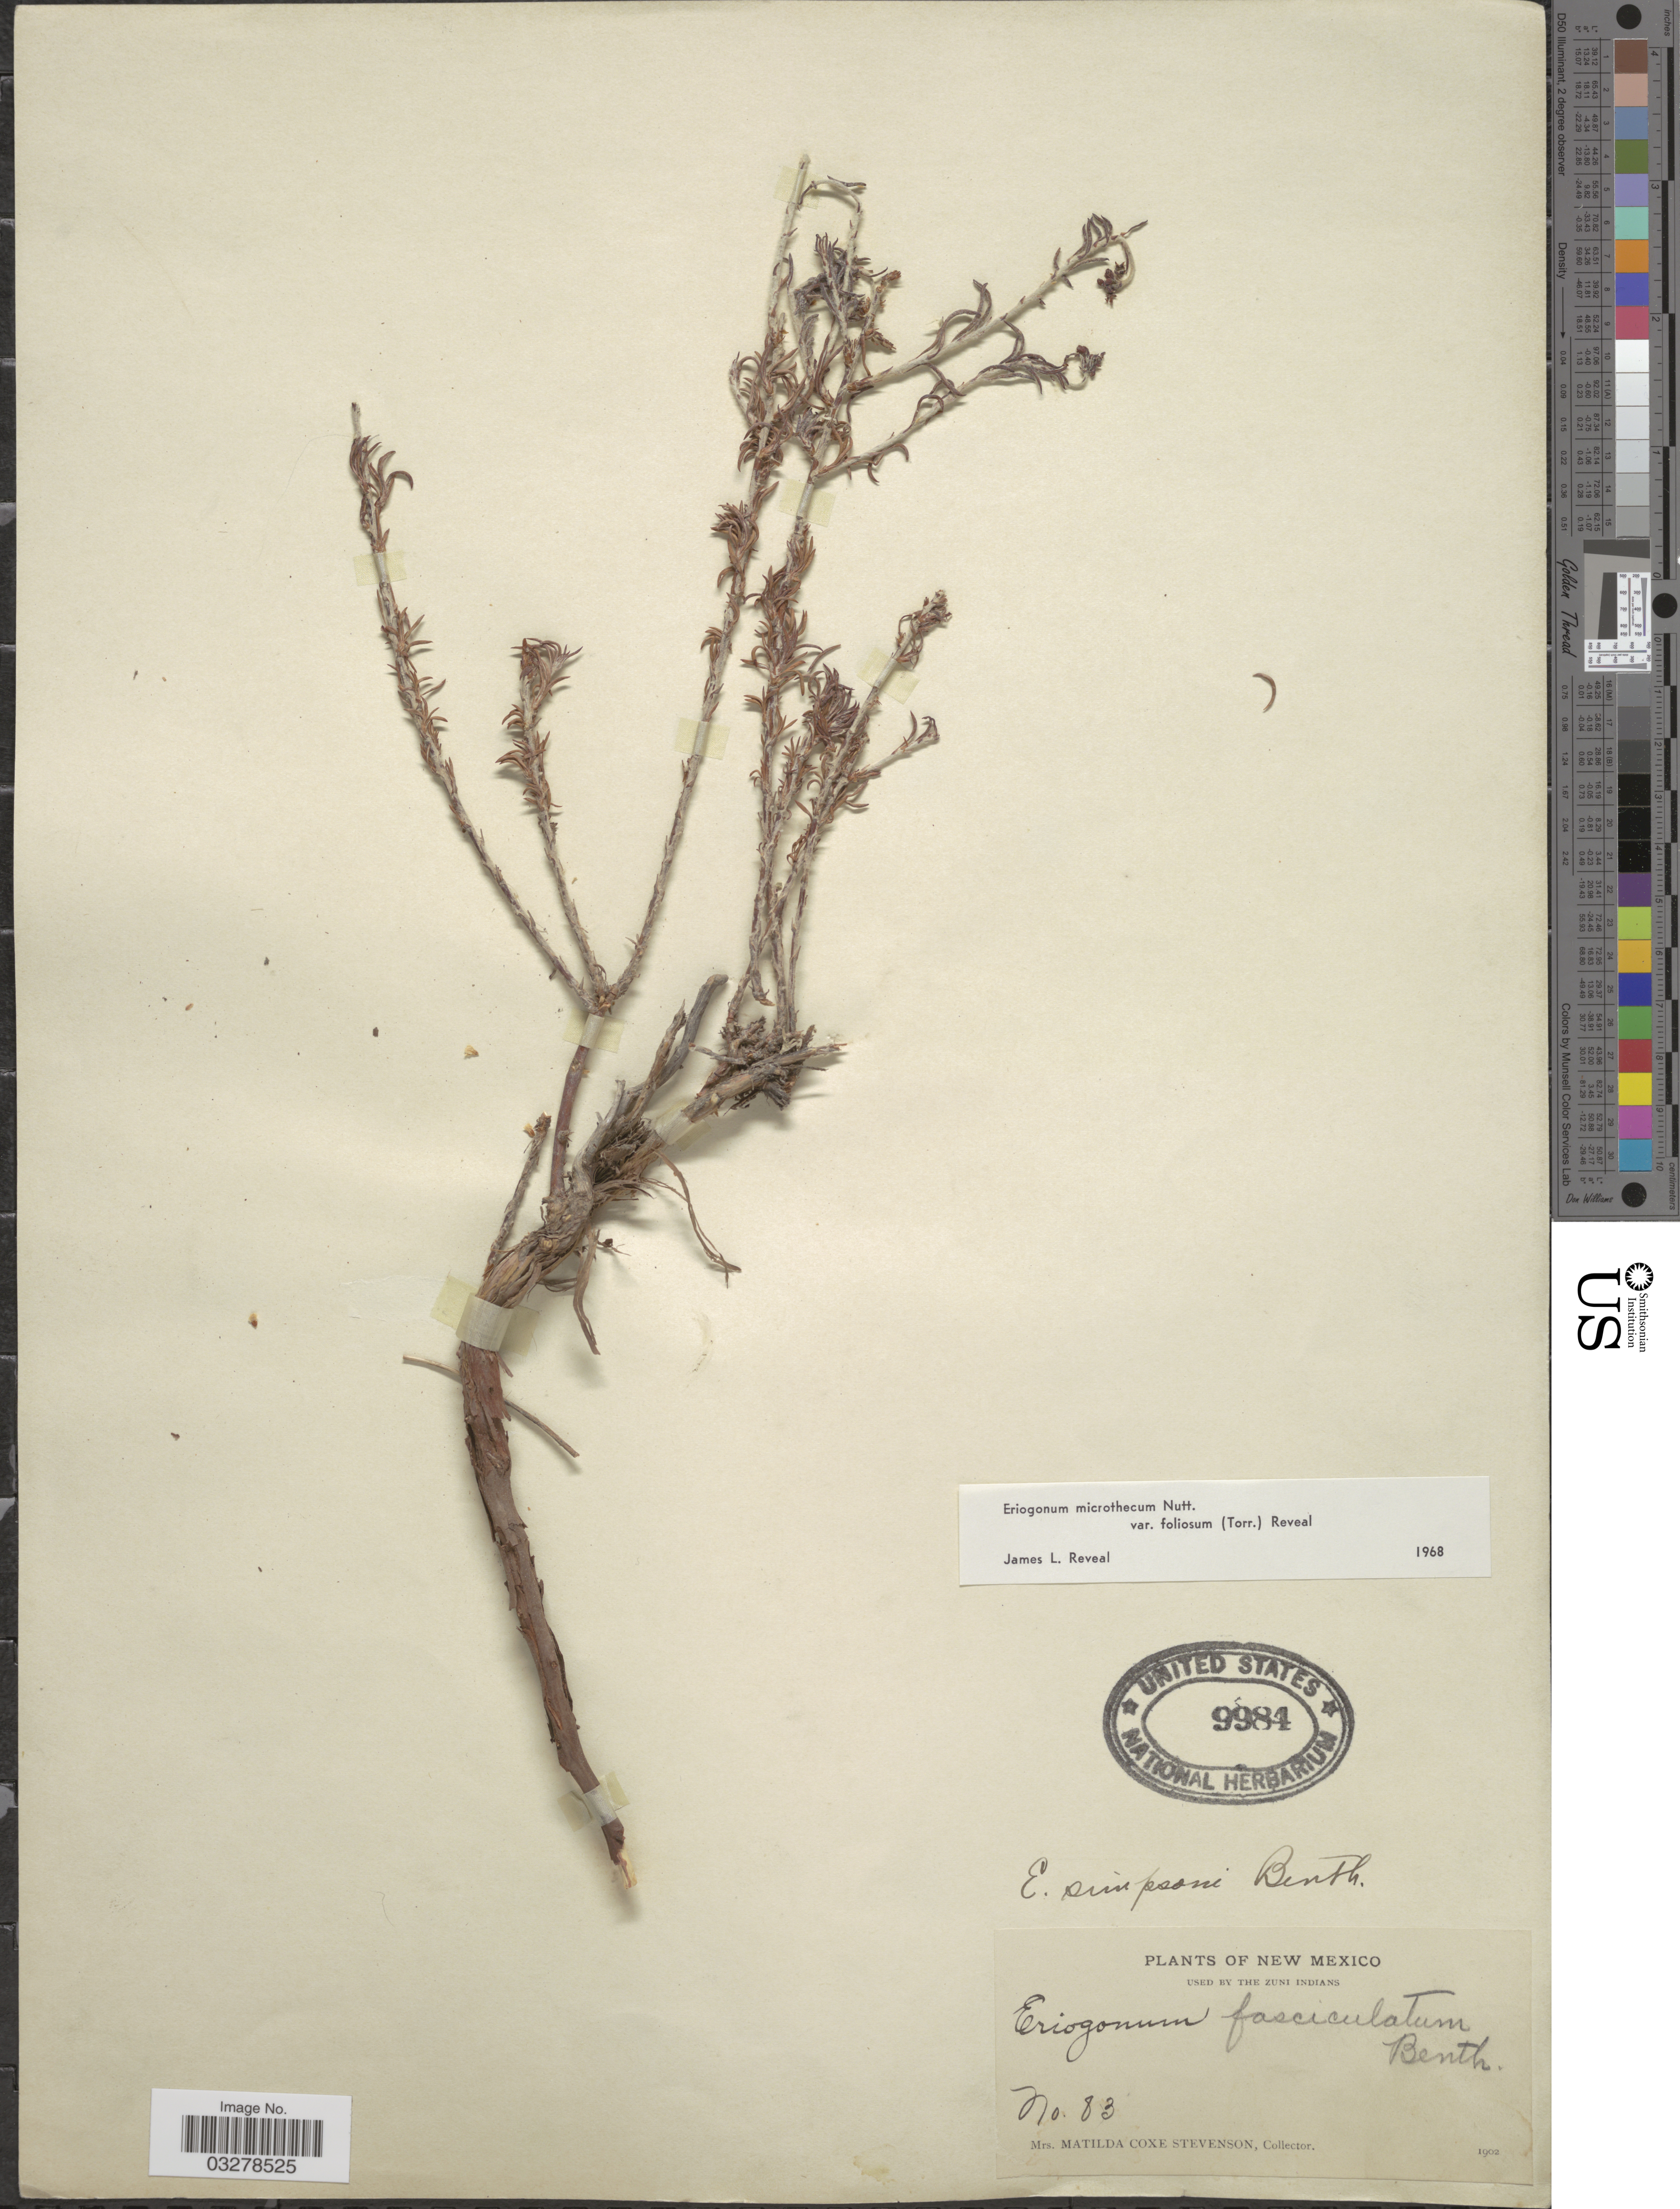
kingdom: Plantae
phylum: Tracheophyta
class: Magnoliopsida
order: Caryophyllales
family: Polygonaceae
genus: Eriogonum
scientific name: Eriogonum microtheca var. foliosum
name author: (Torr. & A. Gray) Reveal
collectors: M. Stevenson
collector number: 83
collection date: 1902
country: United States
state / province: New Mexico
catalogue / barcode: US 9984